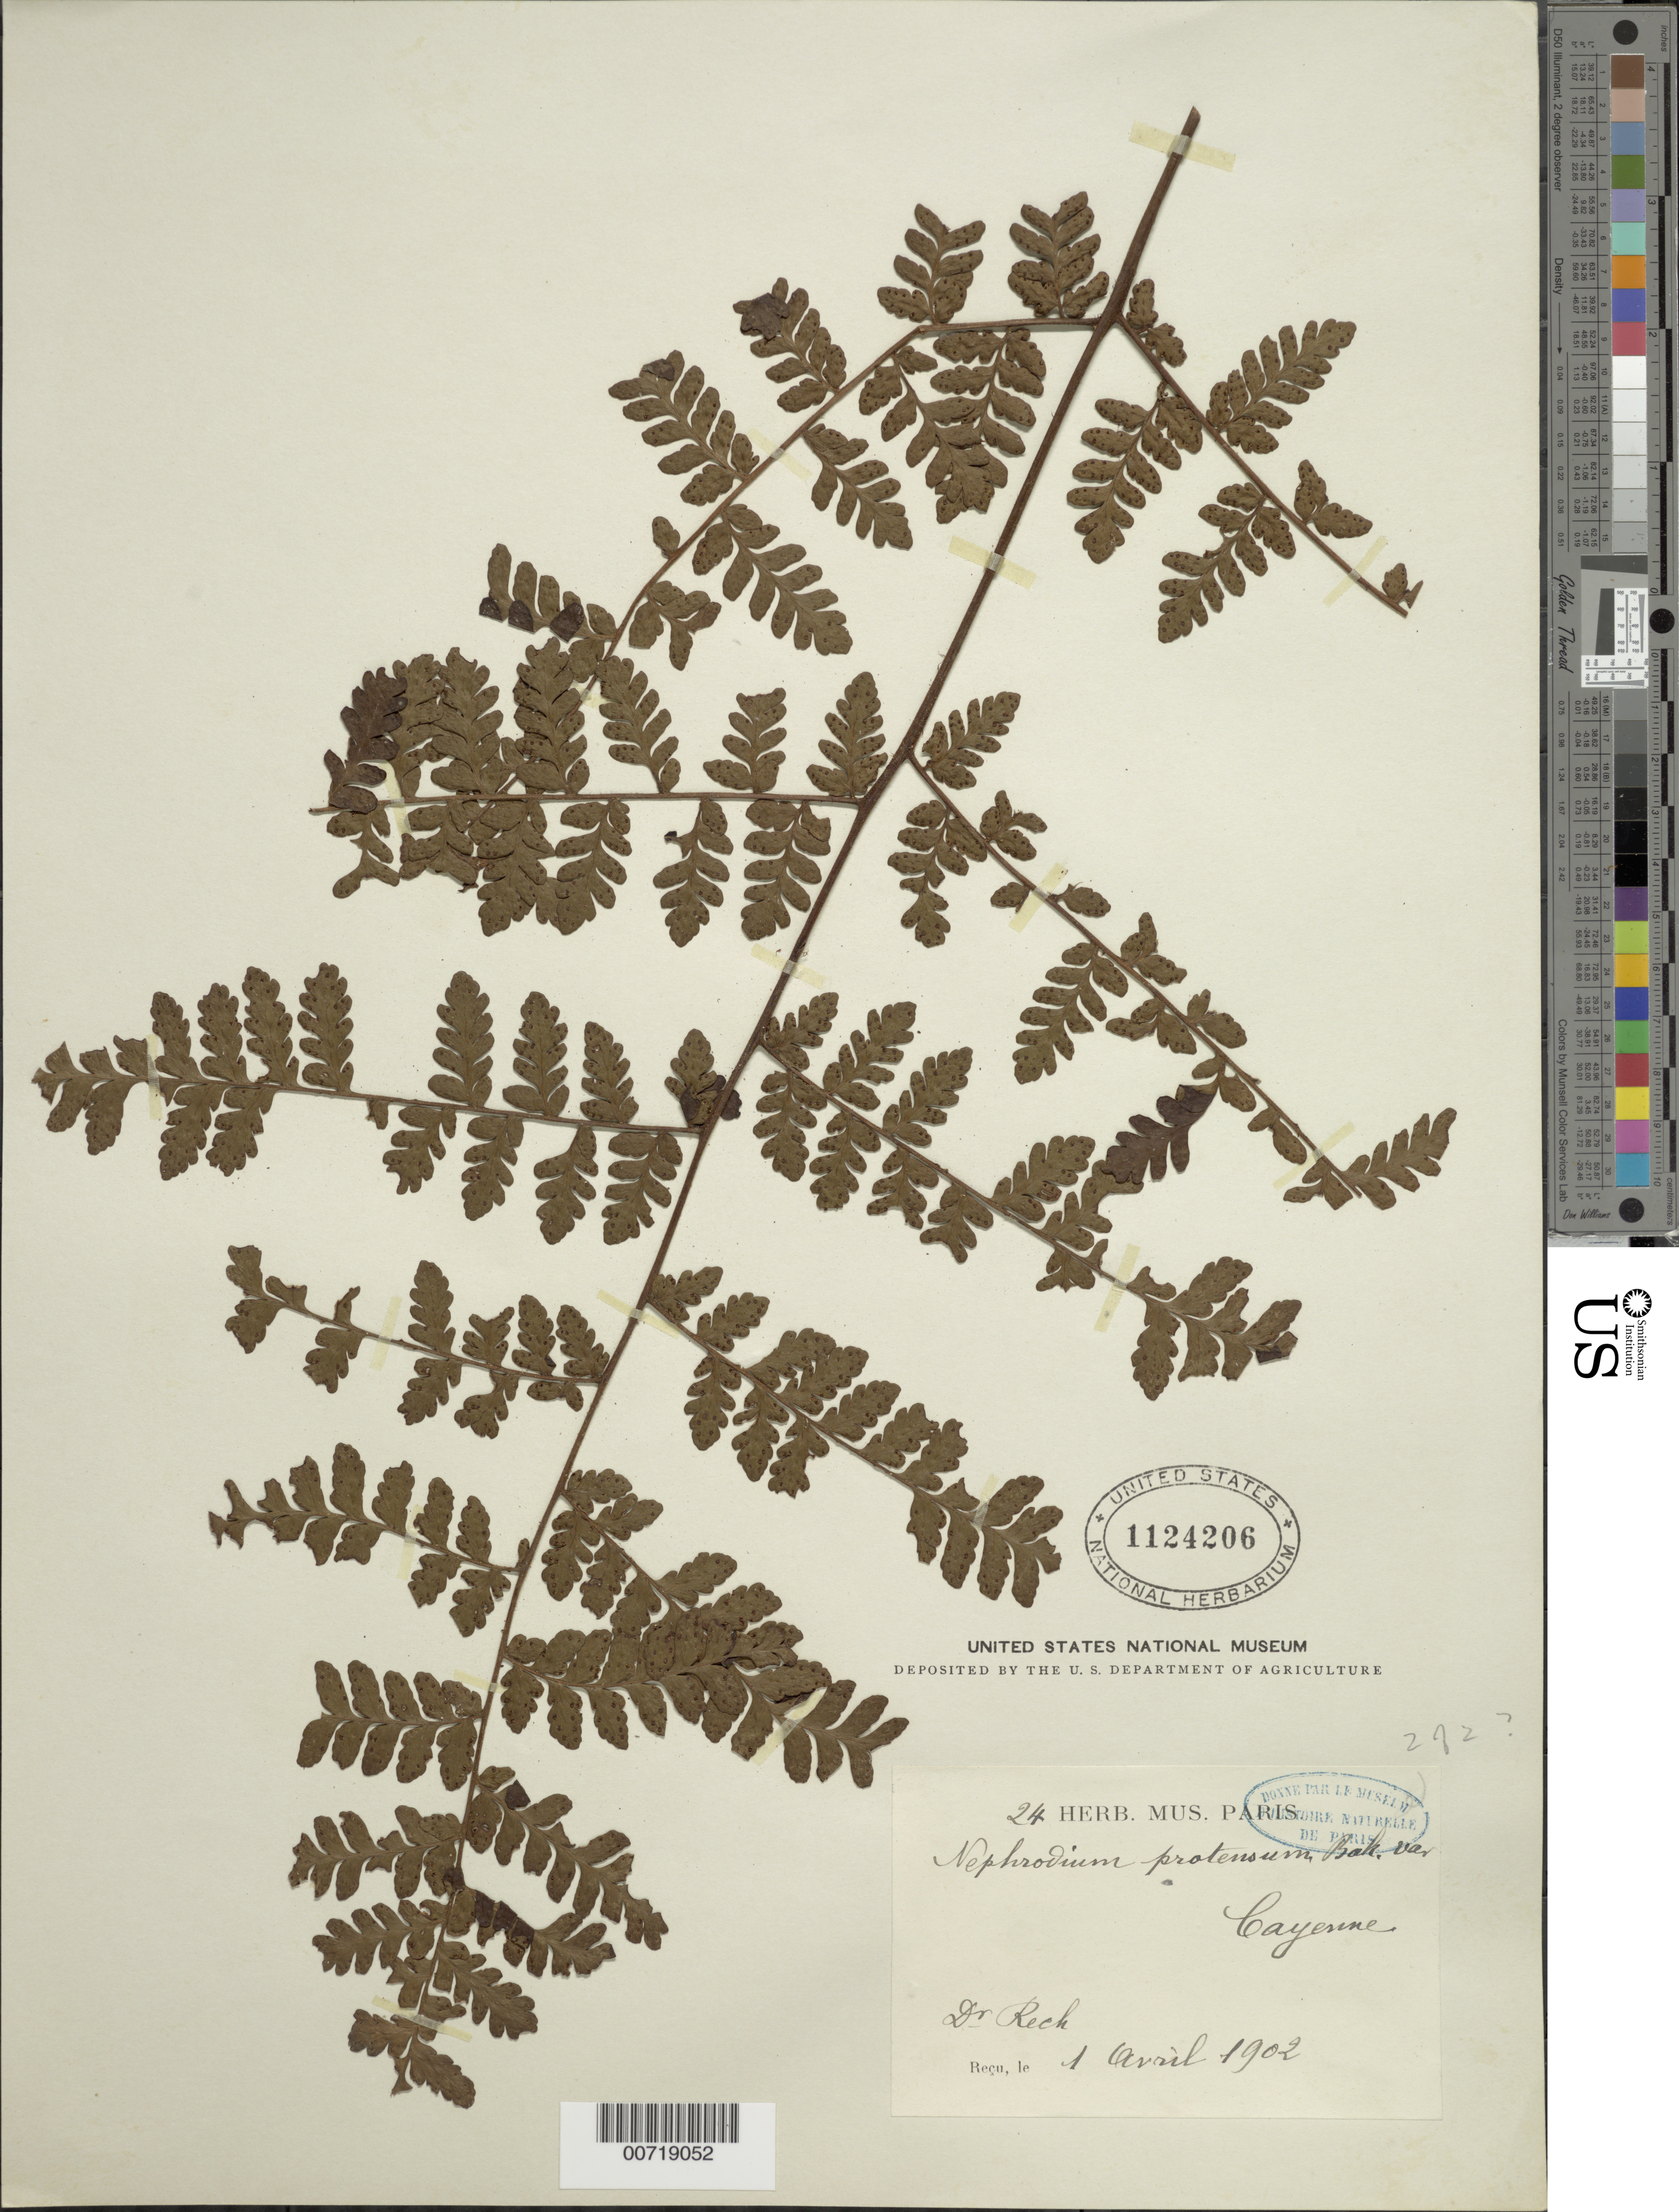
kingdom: Plantae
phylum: Tracheophyta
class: Polypodiopsida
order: Polypodiales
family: Tectariaceae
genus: Triplophyllum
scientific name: Triplophyllum funestum var. funestum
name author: (Kunze) Holttum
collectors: Rech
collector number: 24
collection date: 1902-04-01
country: French Guiana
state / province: Cayenne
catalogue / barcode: US 1124206